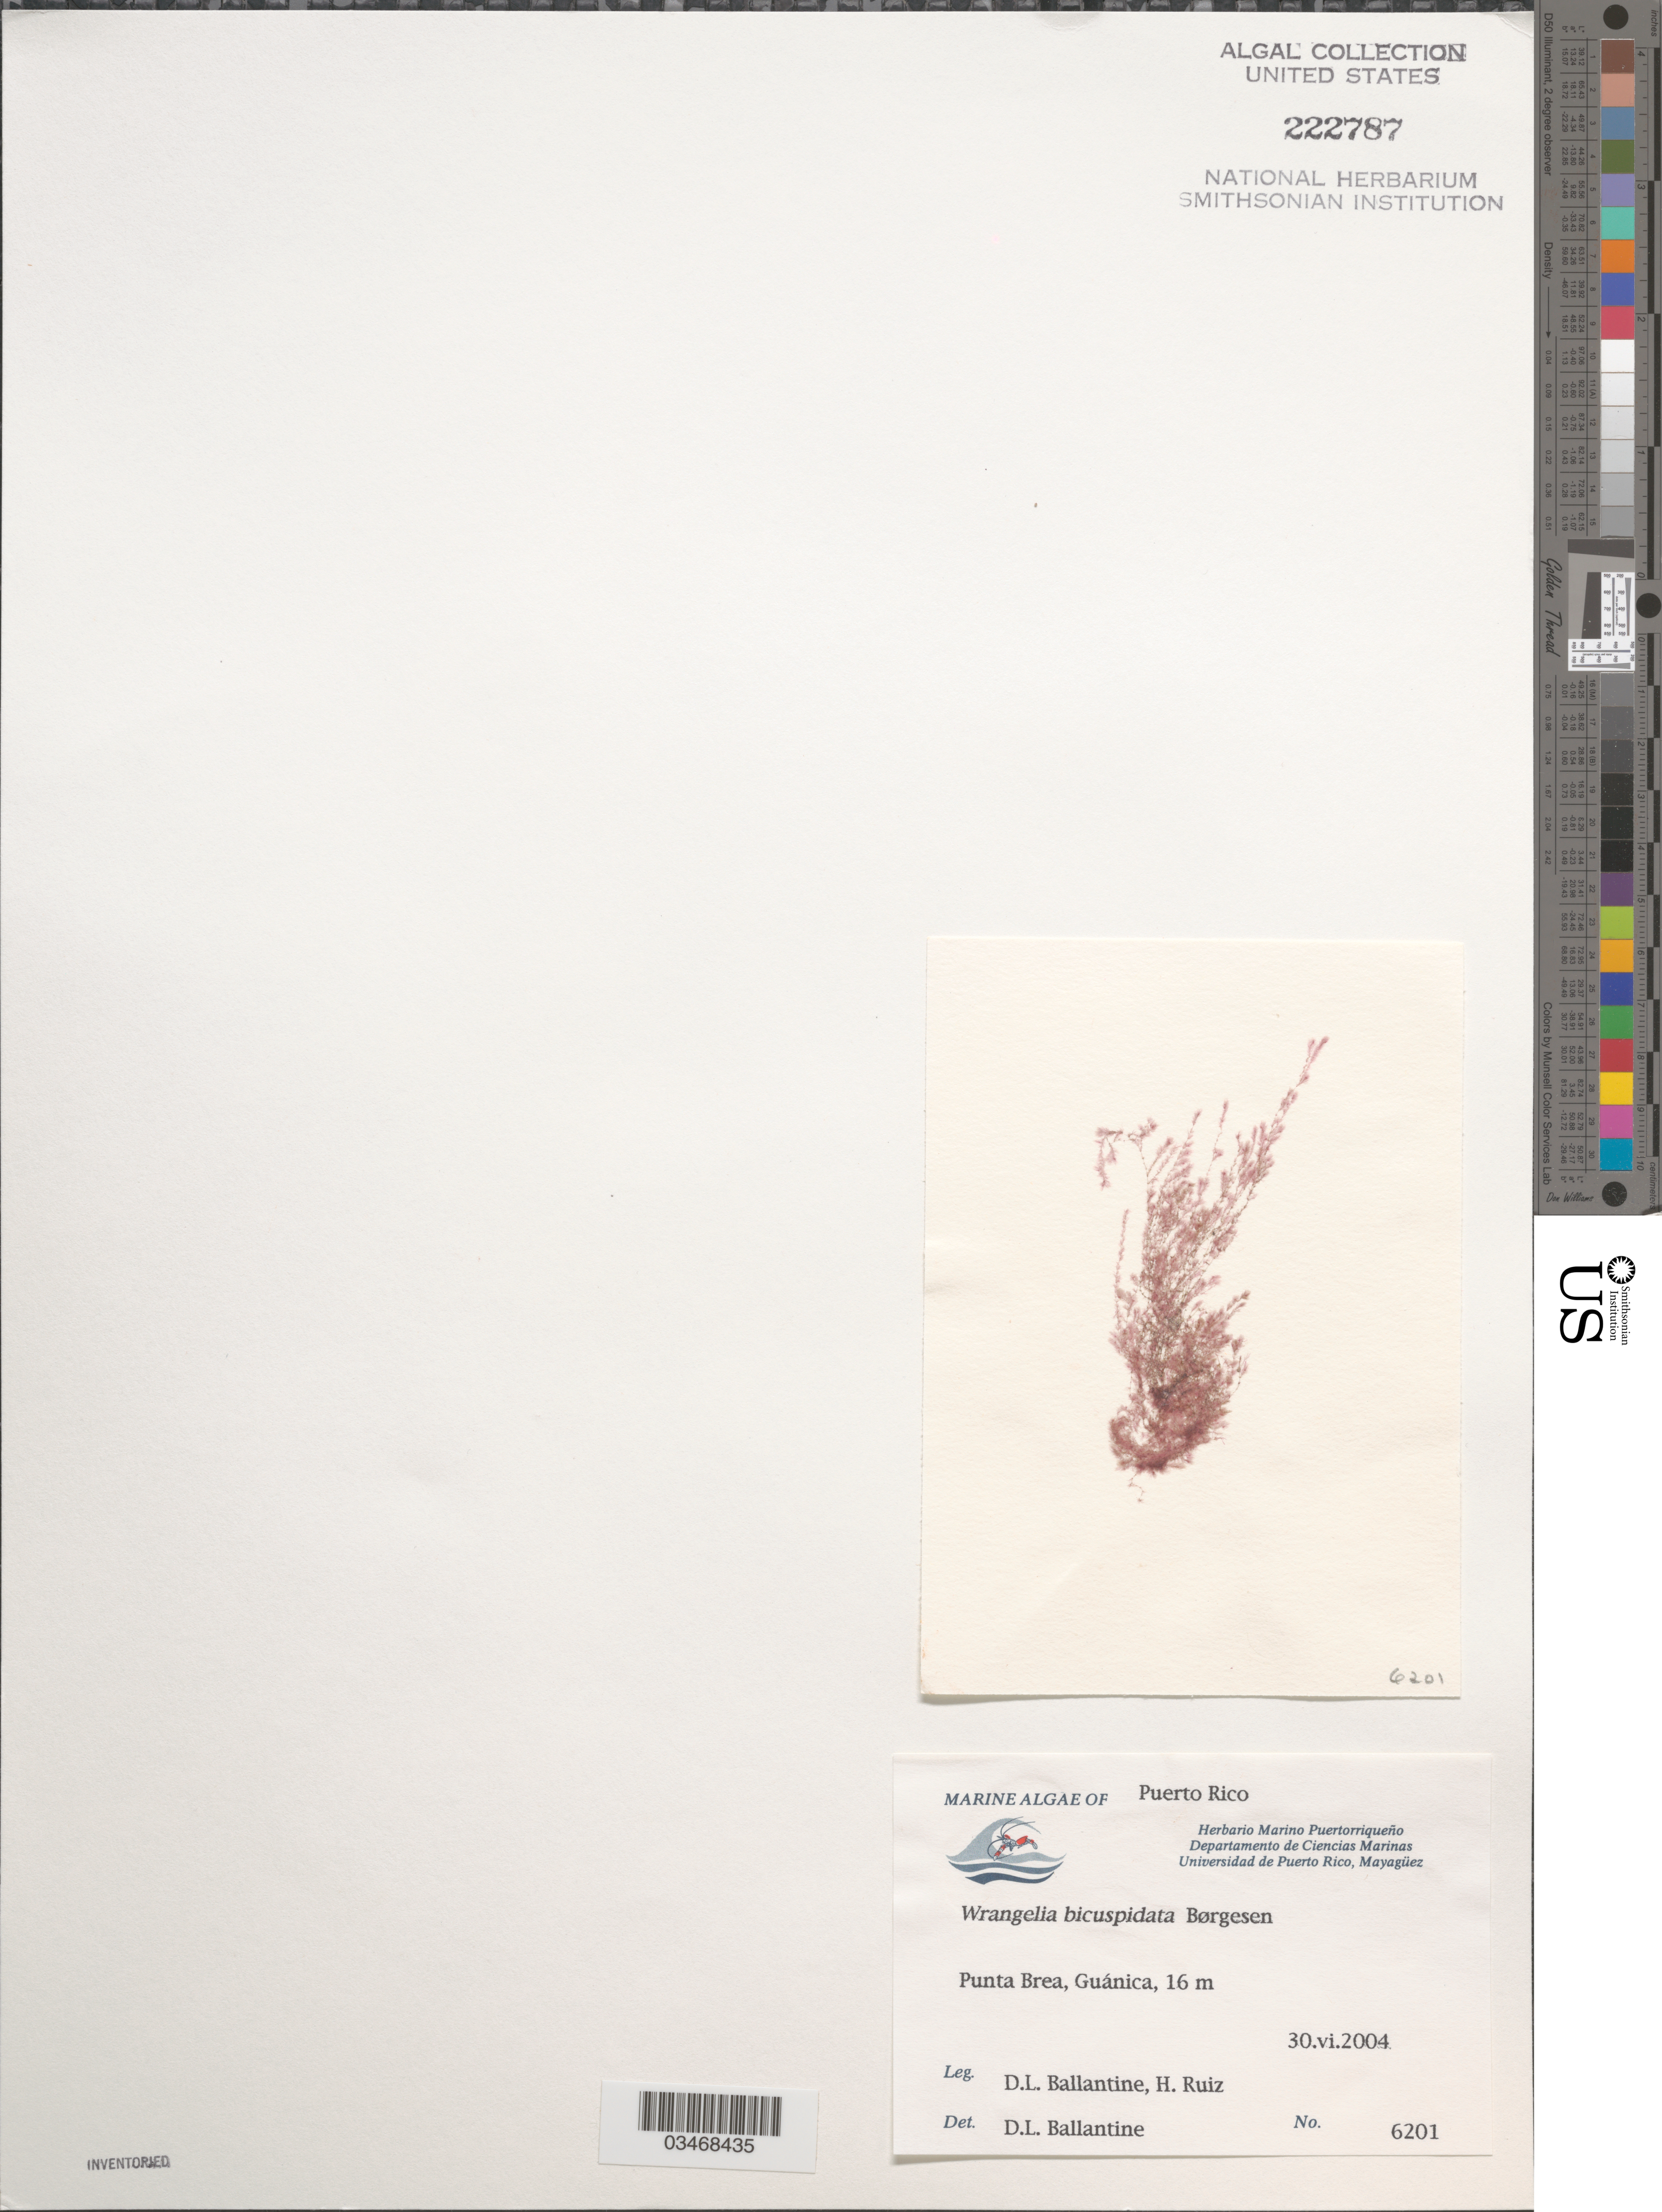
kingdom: Plantae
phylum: Rhodophyta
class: Florideophyceae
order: Ceramiales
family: Wrangeliaceae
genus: Wrangelia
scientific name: Wrangelia bicuspidata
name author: Børgesen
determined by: Ballantine, D. L.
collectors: D.L. Ballantine & H. Ruiz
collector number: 6201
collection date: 2004-06-30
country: Puerto Rico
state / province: Guanica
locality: Punta Brea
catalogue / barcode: US 222787